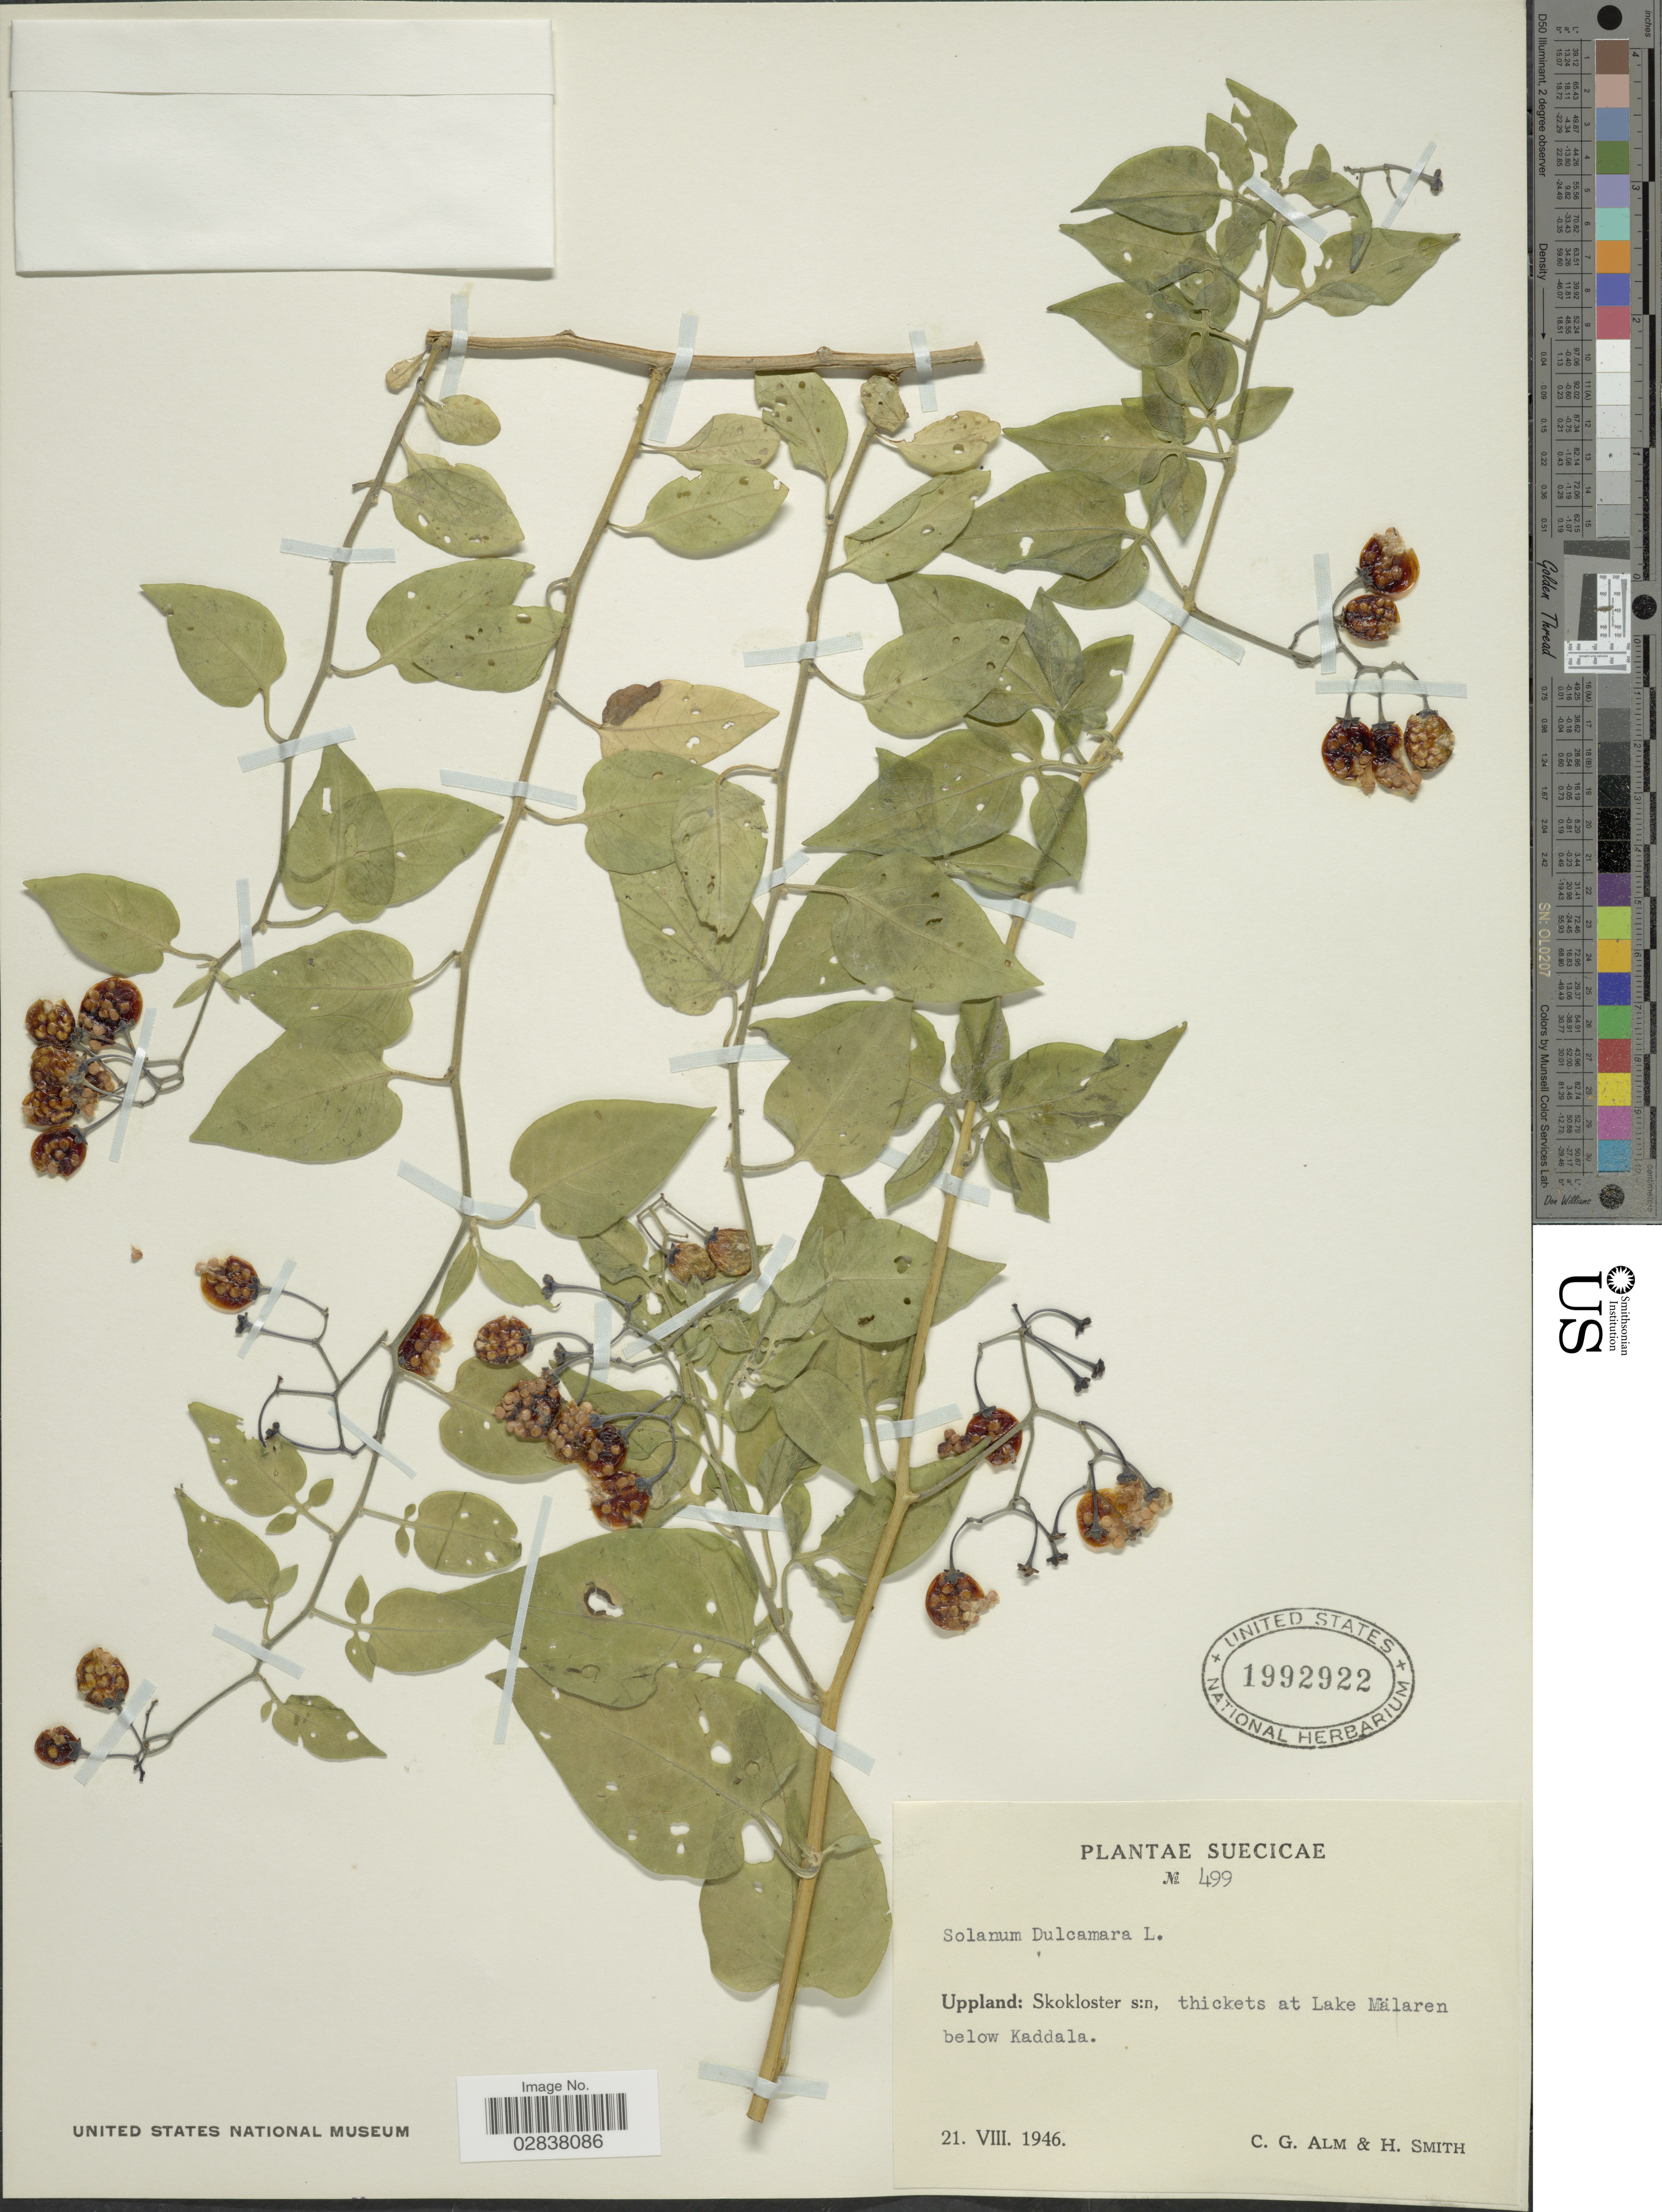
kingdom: Plantae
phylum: Tracheophyta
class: Magnoliopsida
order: Solanales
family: Solanaceae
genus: Solanum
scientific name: Solanum dulcamara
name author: L.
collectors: C. Alm & H. Smith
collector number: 499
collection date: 1946-08-21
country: Sweden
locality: Uppland, Skokloster s:n, thickets at Lake Mälaren below Kaddala.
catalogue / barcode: US 1992922